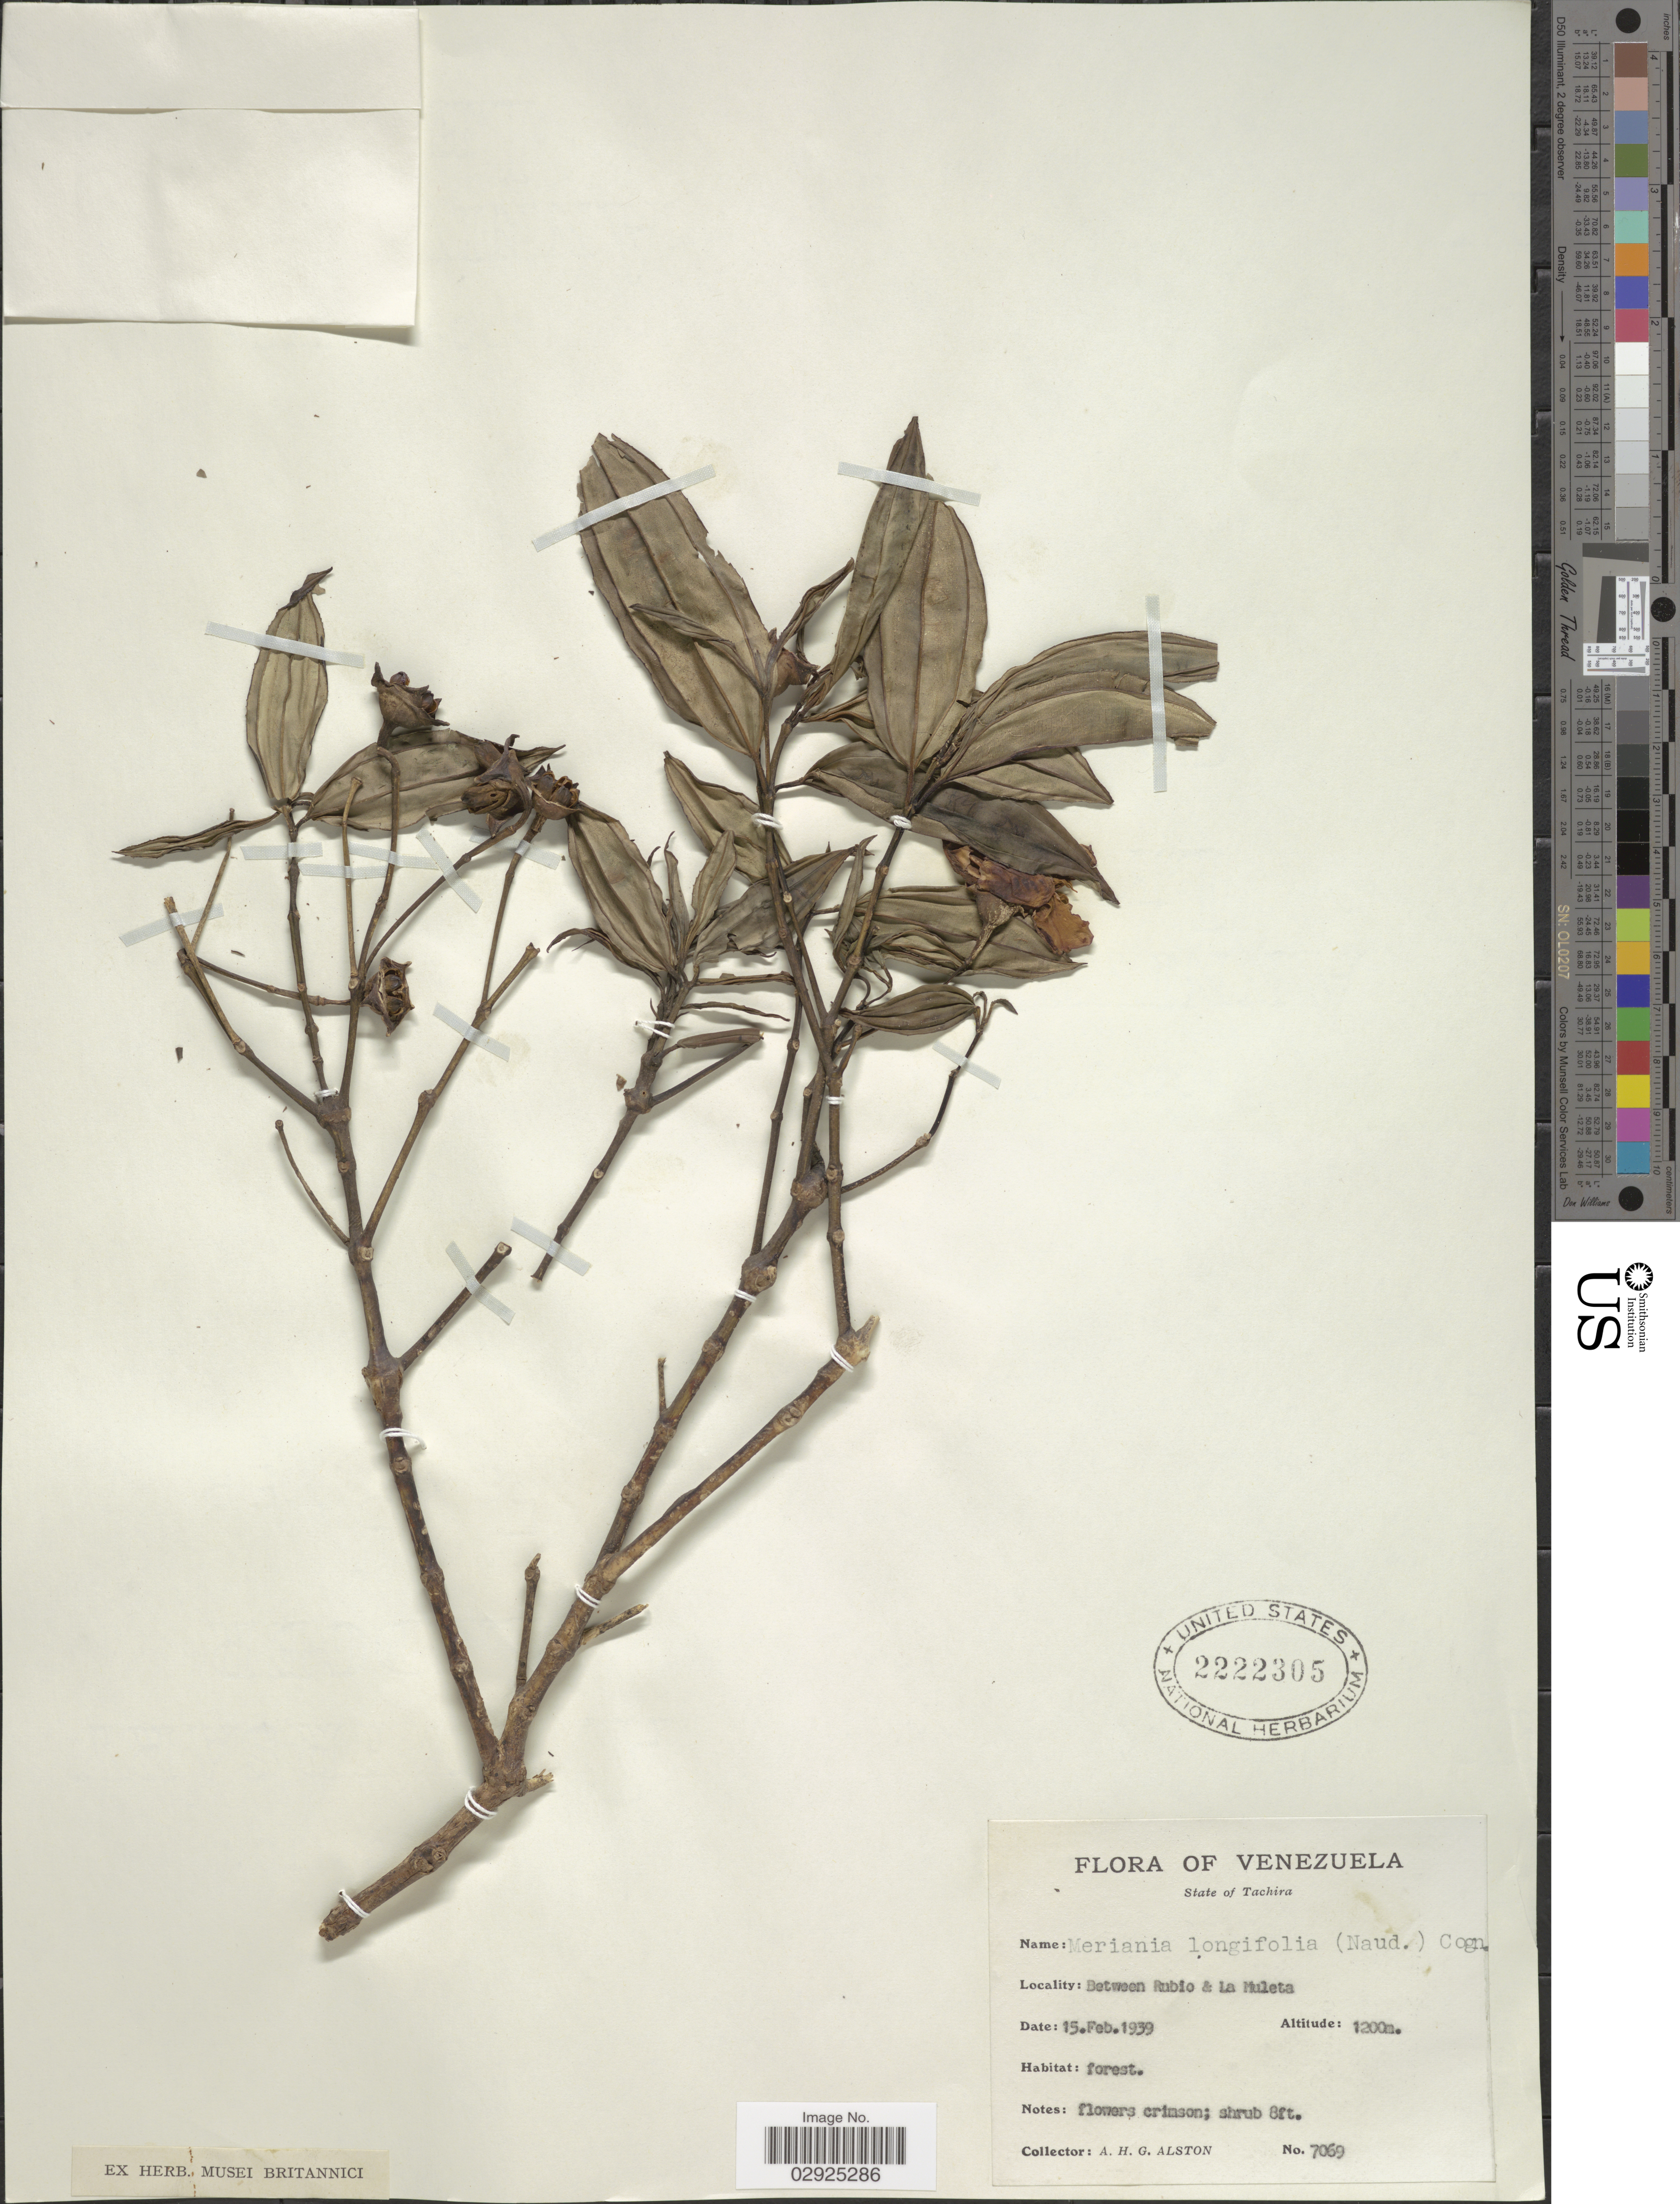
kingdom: Plantae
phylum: Tracheophyta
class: Magnoliopsida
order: Myrtales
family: Melastomataceae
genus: Meriania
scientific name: Meriania longifolia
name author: (Naudin) Cogn.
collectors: A. H. Alston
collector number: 7069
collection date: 1939-02-15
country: Venezuela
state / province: Tachira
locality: State of Tachira, Between Rubio & La Muleta.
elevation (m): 1200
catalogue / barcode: US 2222305